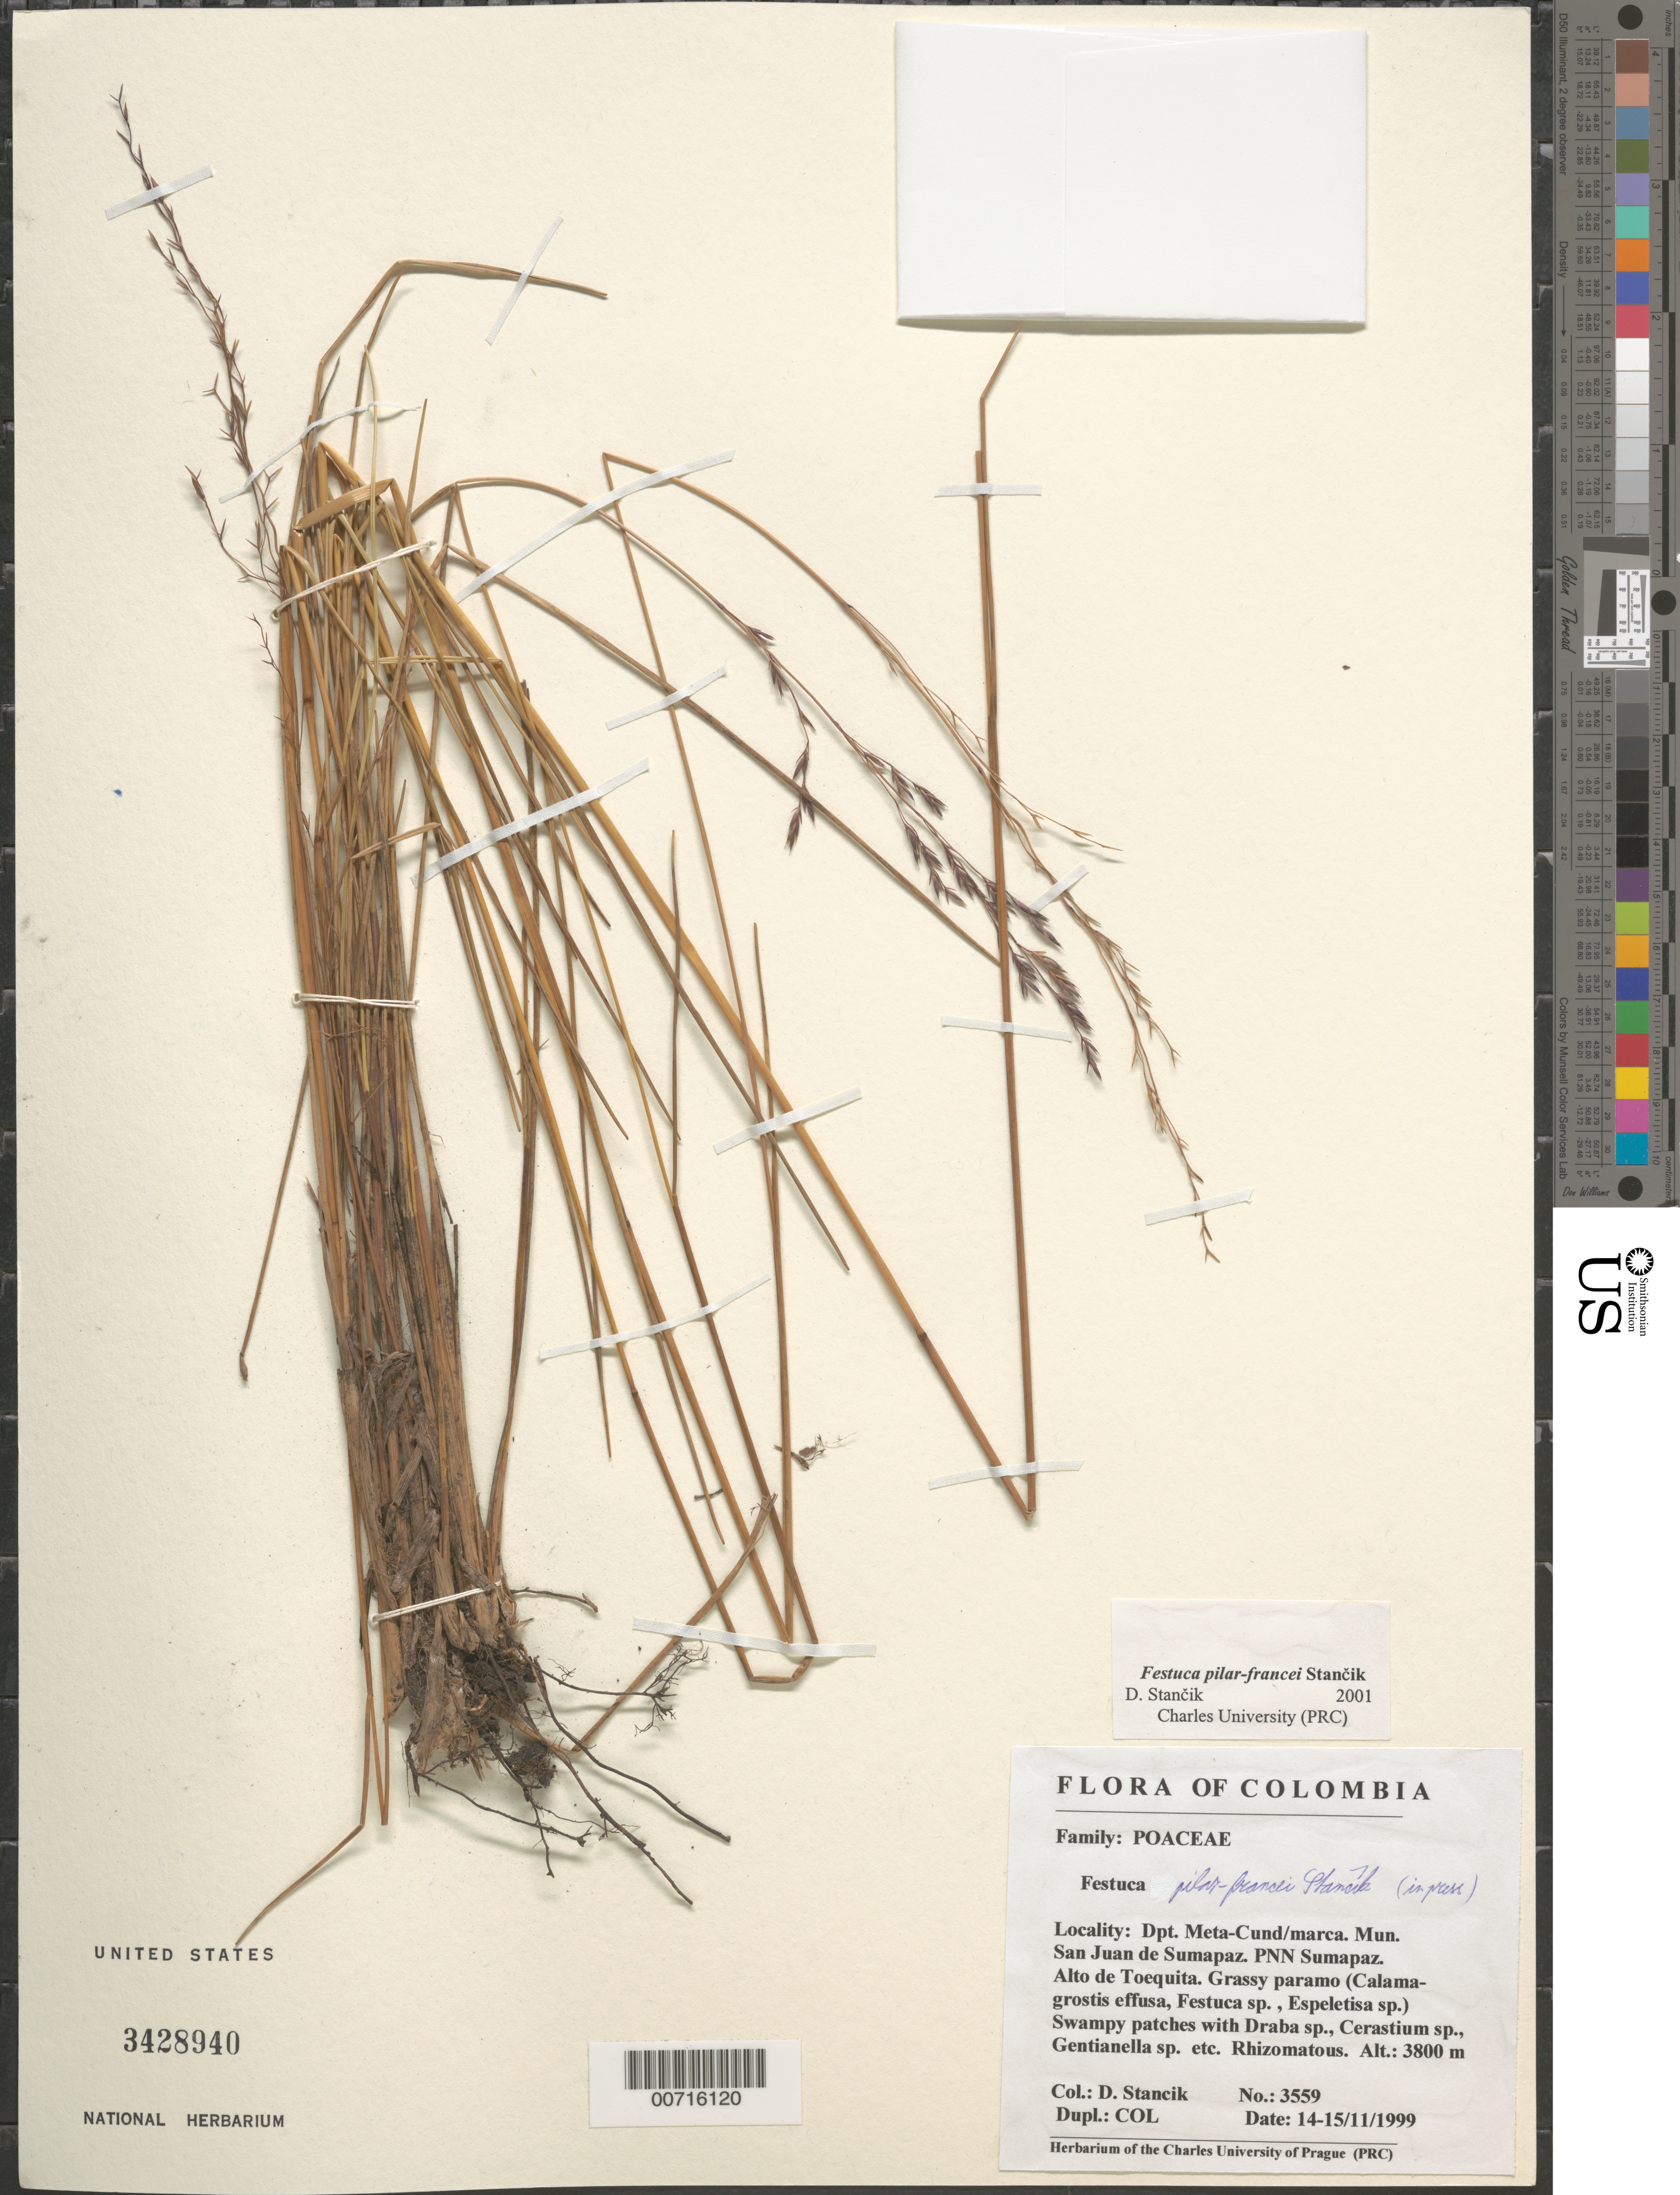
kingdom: Plantae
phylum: Tracheophyta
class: Liliopsida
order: Poales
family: Poaceae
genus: Festuca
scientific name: Festuca pilar-franceii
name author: Stancik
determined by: Stancik, D.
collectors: D. Stancik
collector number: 3559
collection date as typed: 14-15 Nov 1999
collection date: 1999-11-14/1999-11-15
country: Colombia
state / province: Cundinamarca / Meta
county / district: San Juan de Sumapaz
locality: PNN Sumapaz. Alto de Toequita.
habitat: Grassy paramo (Calamagrostis effusa, Festuca sp., Espeletisa sp.). Swampy patches with Draba sp., Cerastium sp.,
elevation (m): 3800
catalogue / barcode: US 3428940